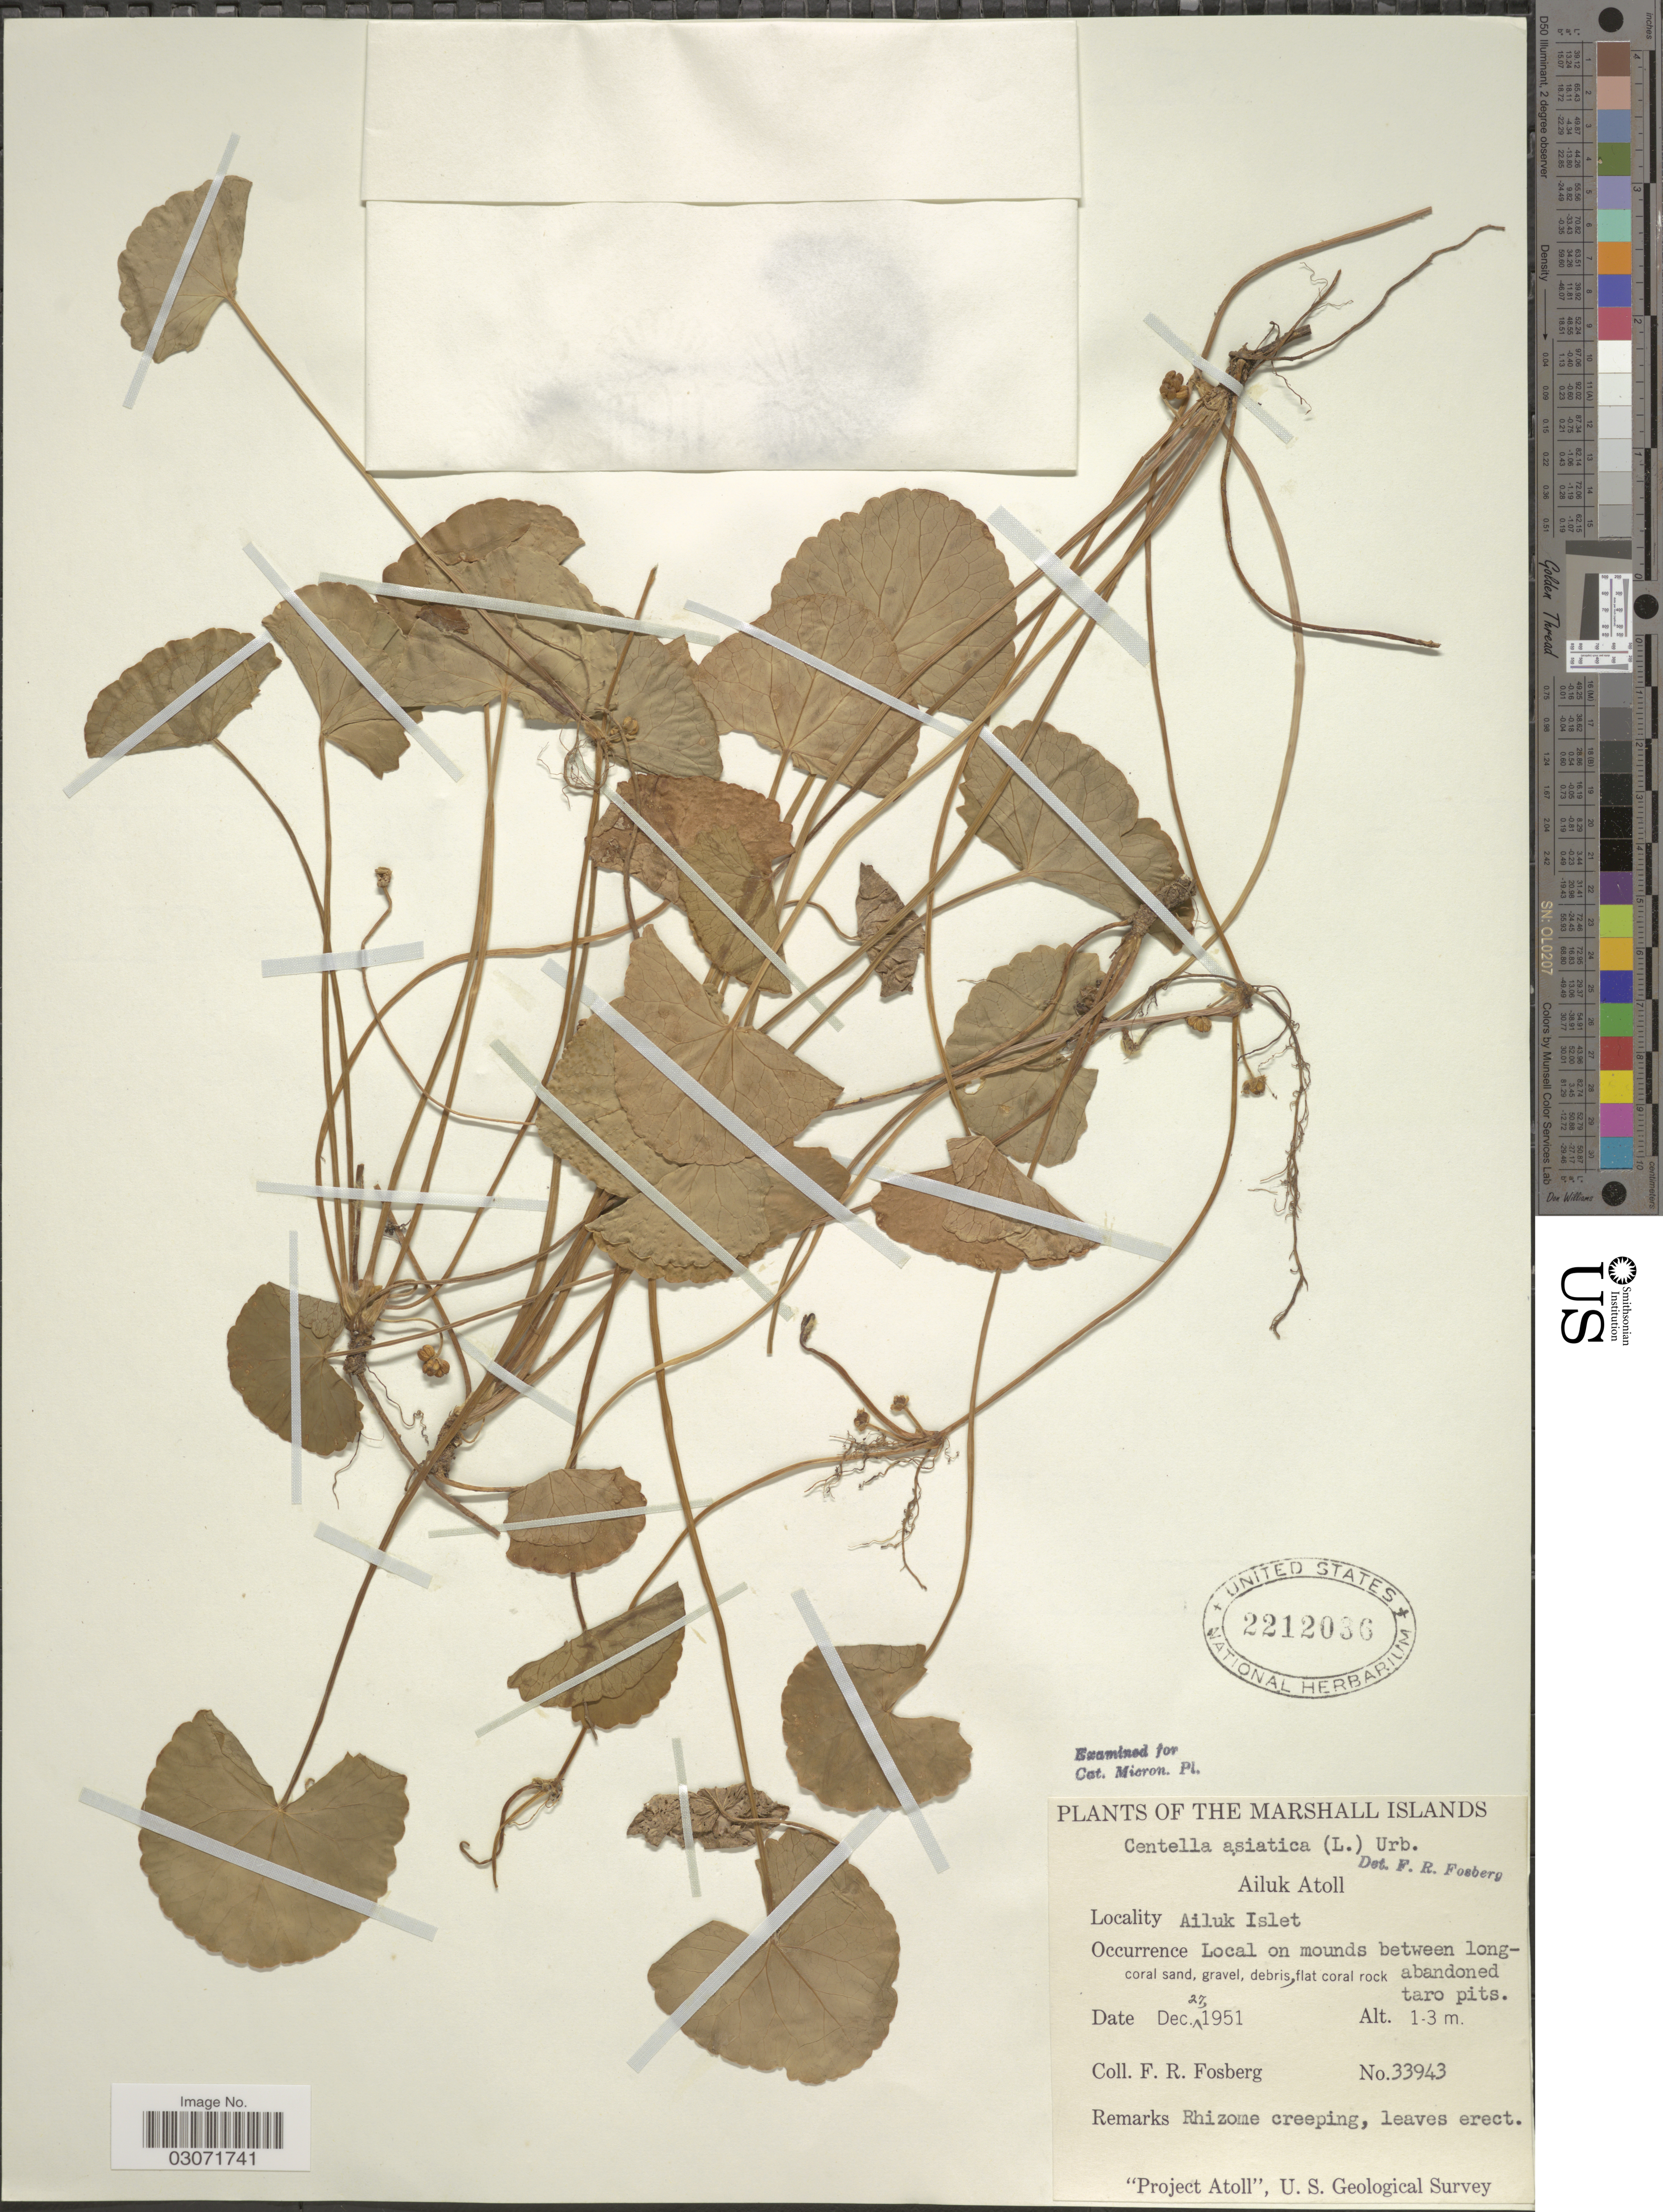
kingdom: Plantae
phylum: Tracheophyta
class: Magnoliopsida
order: Apiales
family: Apiaceae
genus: Centella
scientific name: Centella asiatica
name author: (L.) Urb.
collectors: F. R. Fosberg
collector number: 33943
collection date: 1951-12-27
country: Marshall Islands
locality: Ailuk Atoll. Ailuk Islet.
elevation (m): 1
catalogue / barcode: US 2212036